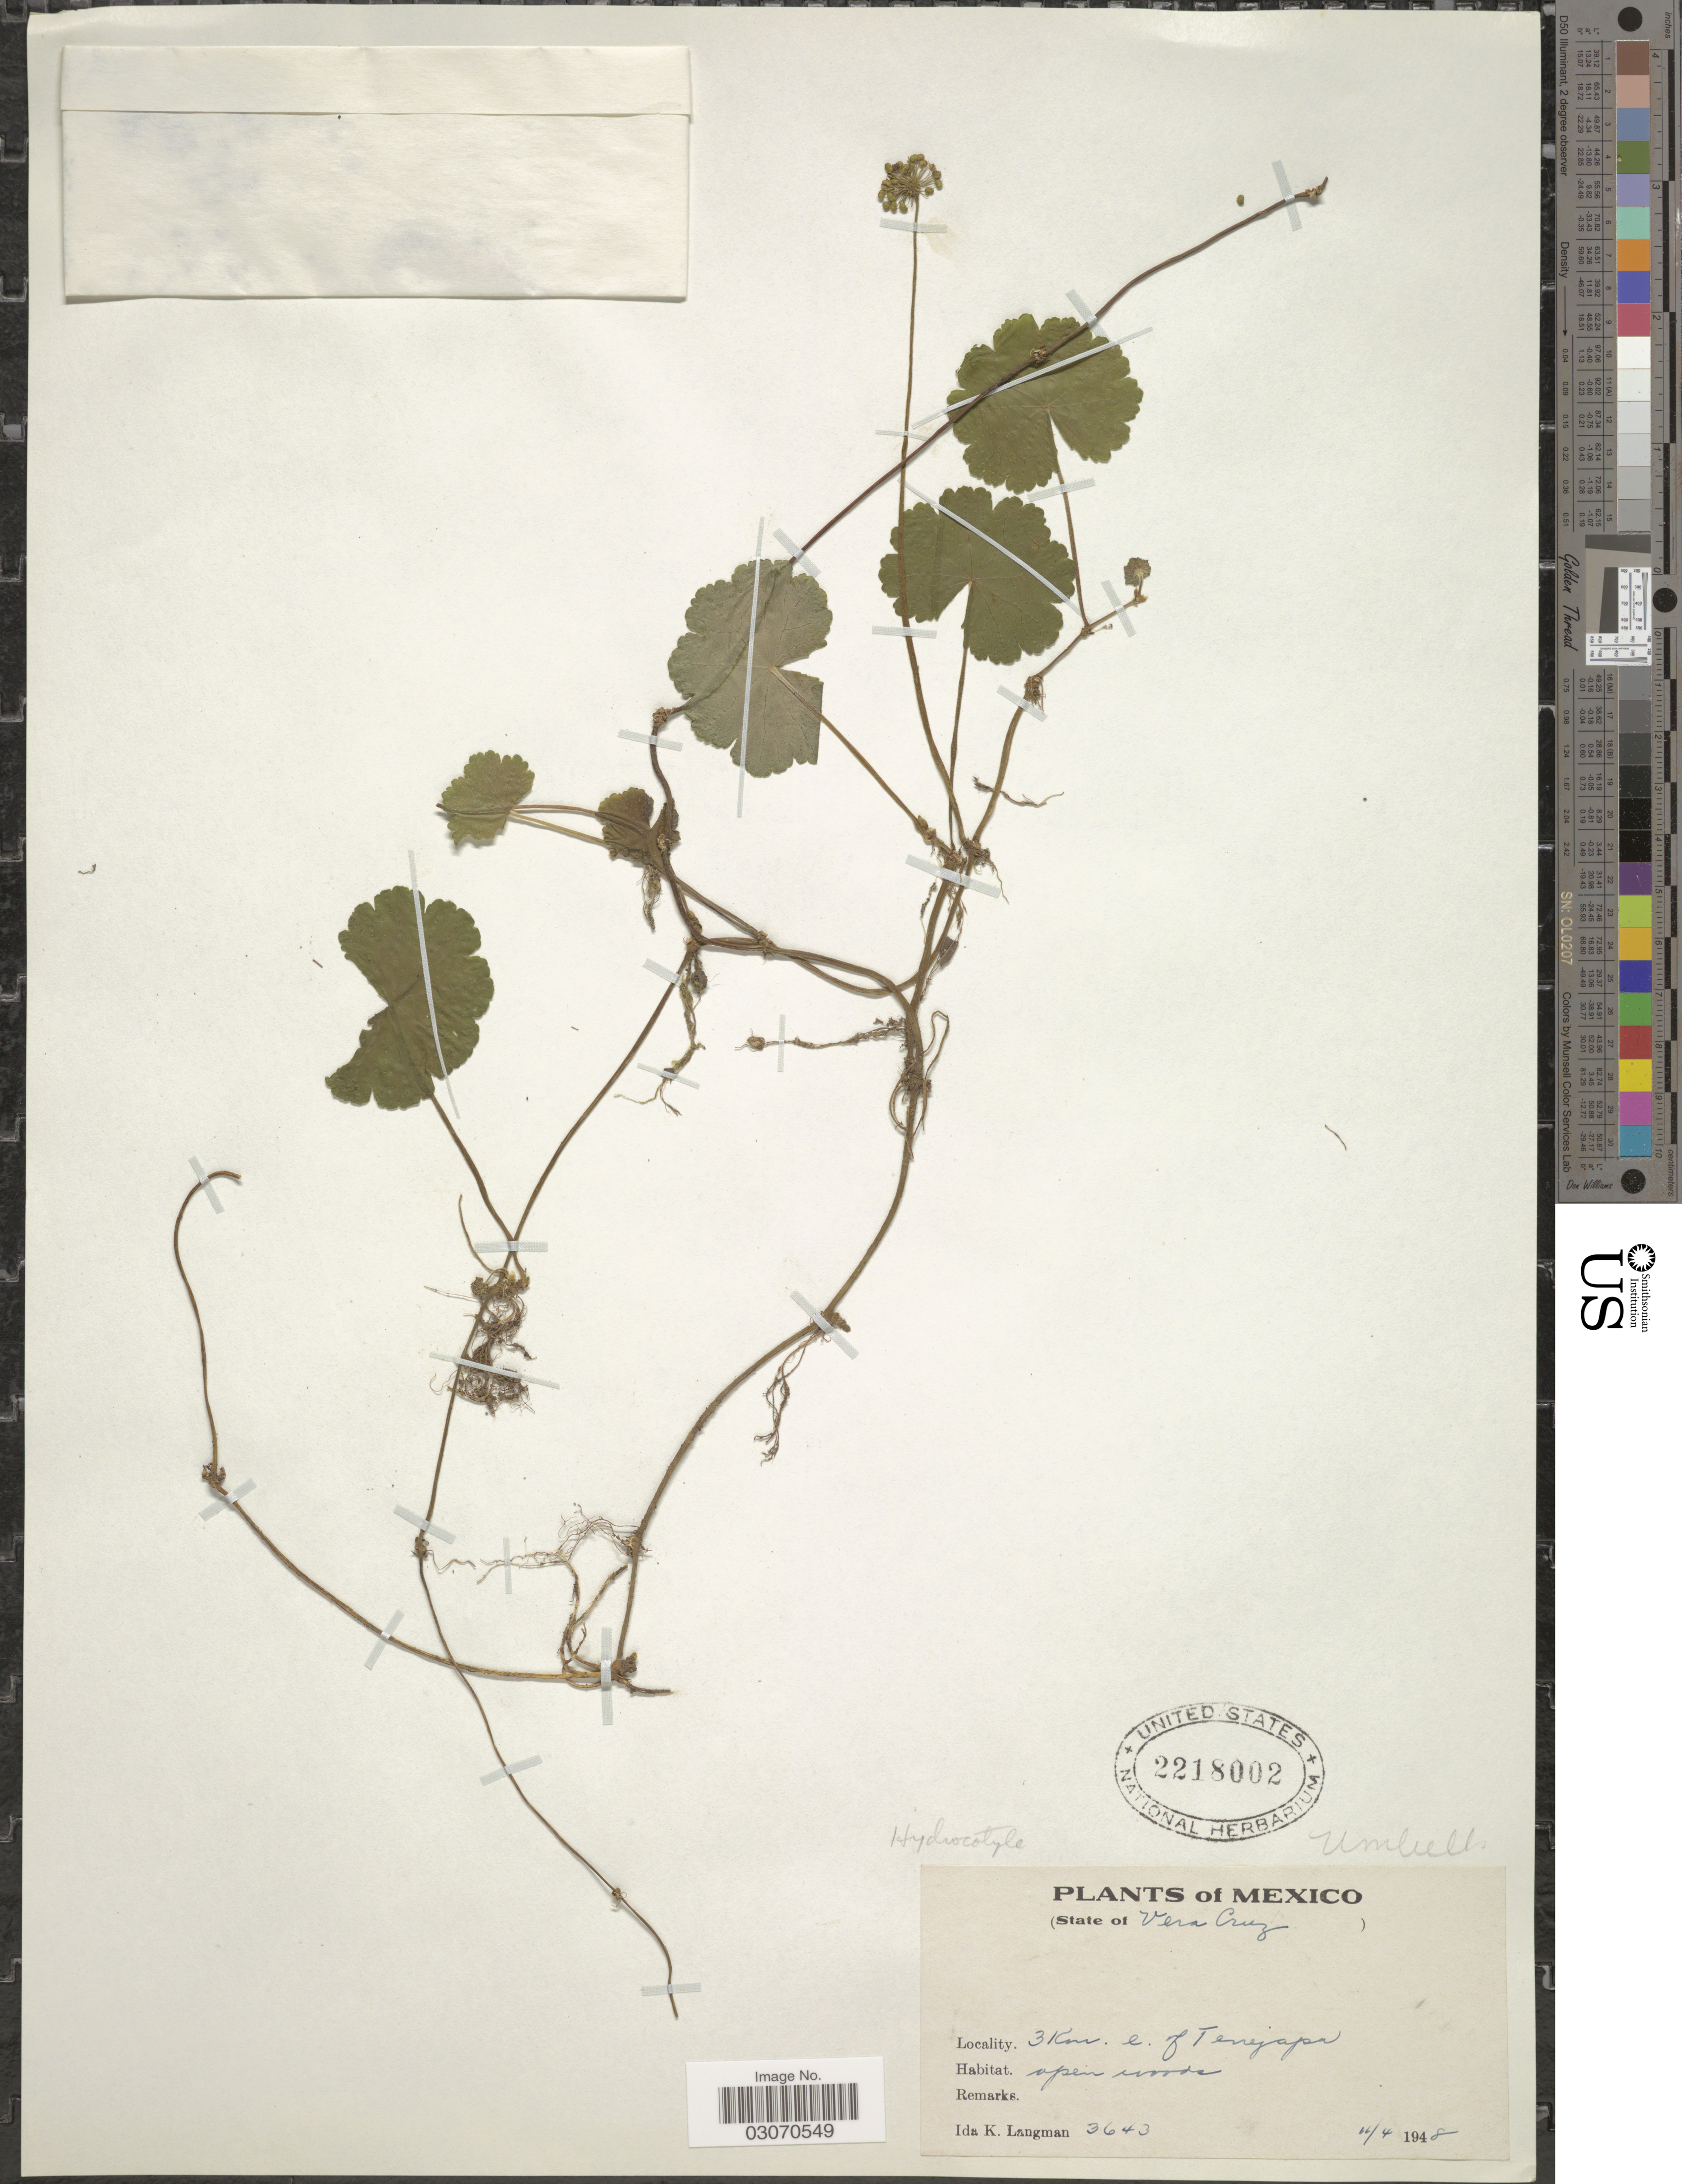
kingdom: Plantae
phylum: Tracheophyta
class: Magnoliopsida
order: Apiales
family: Araliaceae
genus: Hydrocotyle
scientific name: Hydrocotyle sp.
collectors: I. K. Langman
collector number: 3643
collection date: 1948-04-11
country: Mexico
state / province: Veracruz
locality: (State of Vera Cruz), 3 Km. e. of Tenejapa.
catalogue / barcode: US 2218002